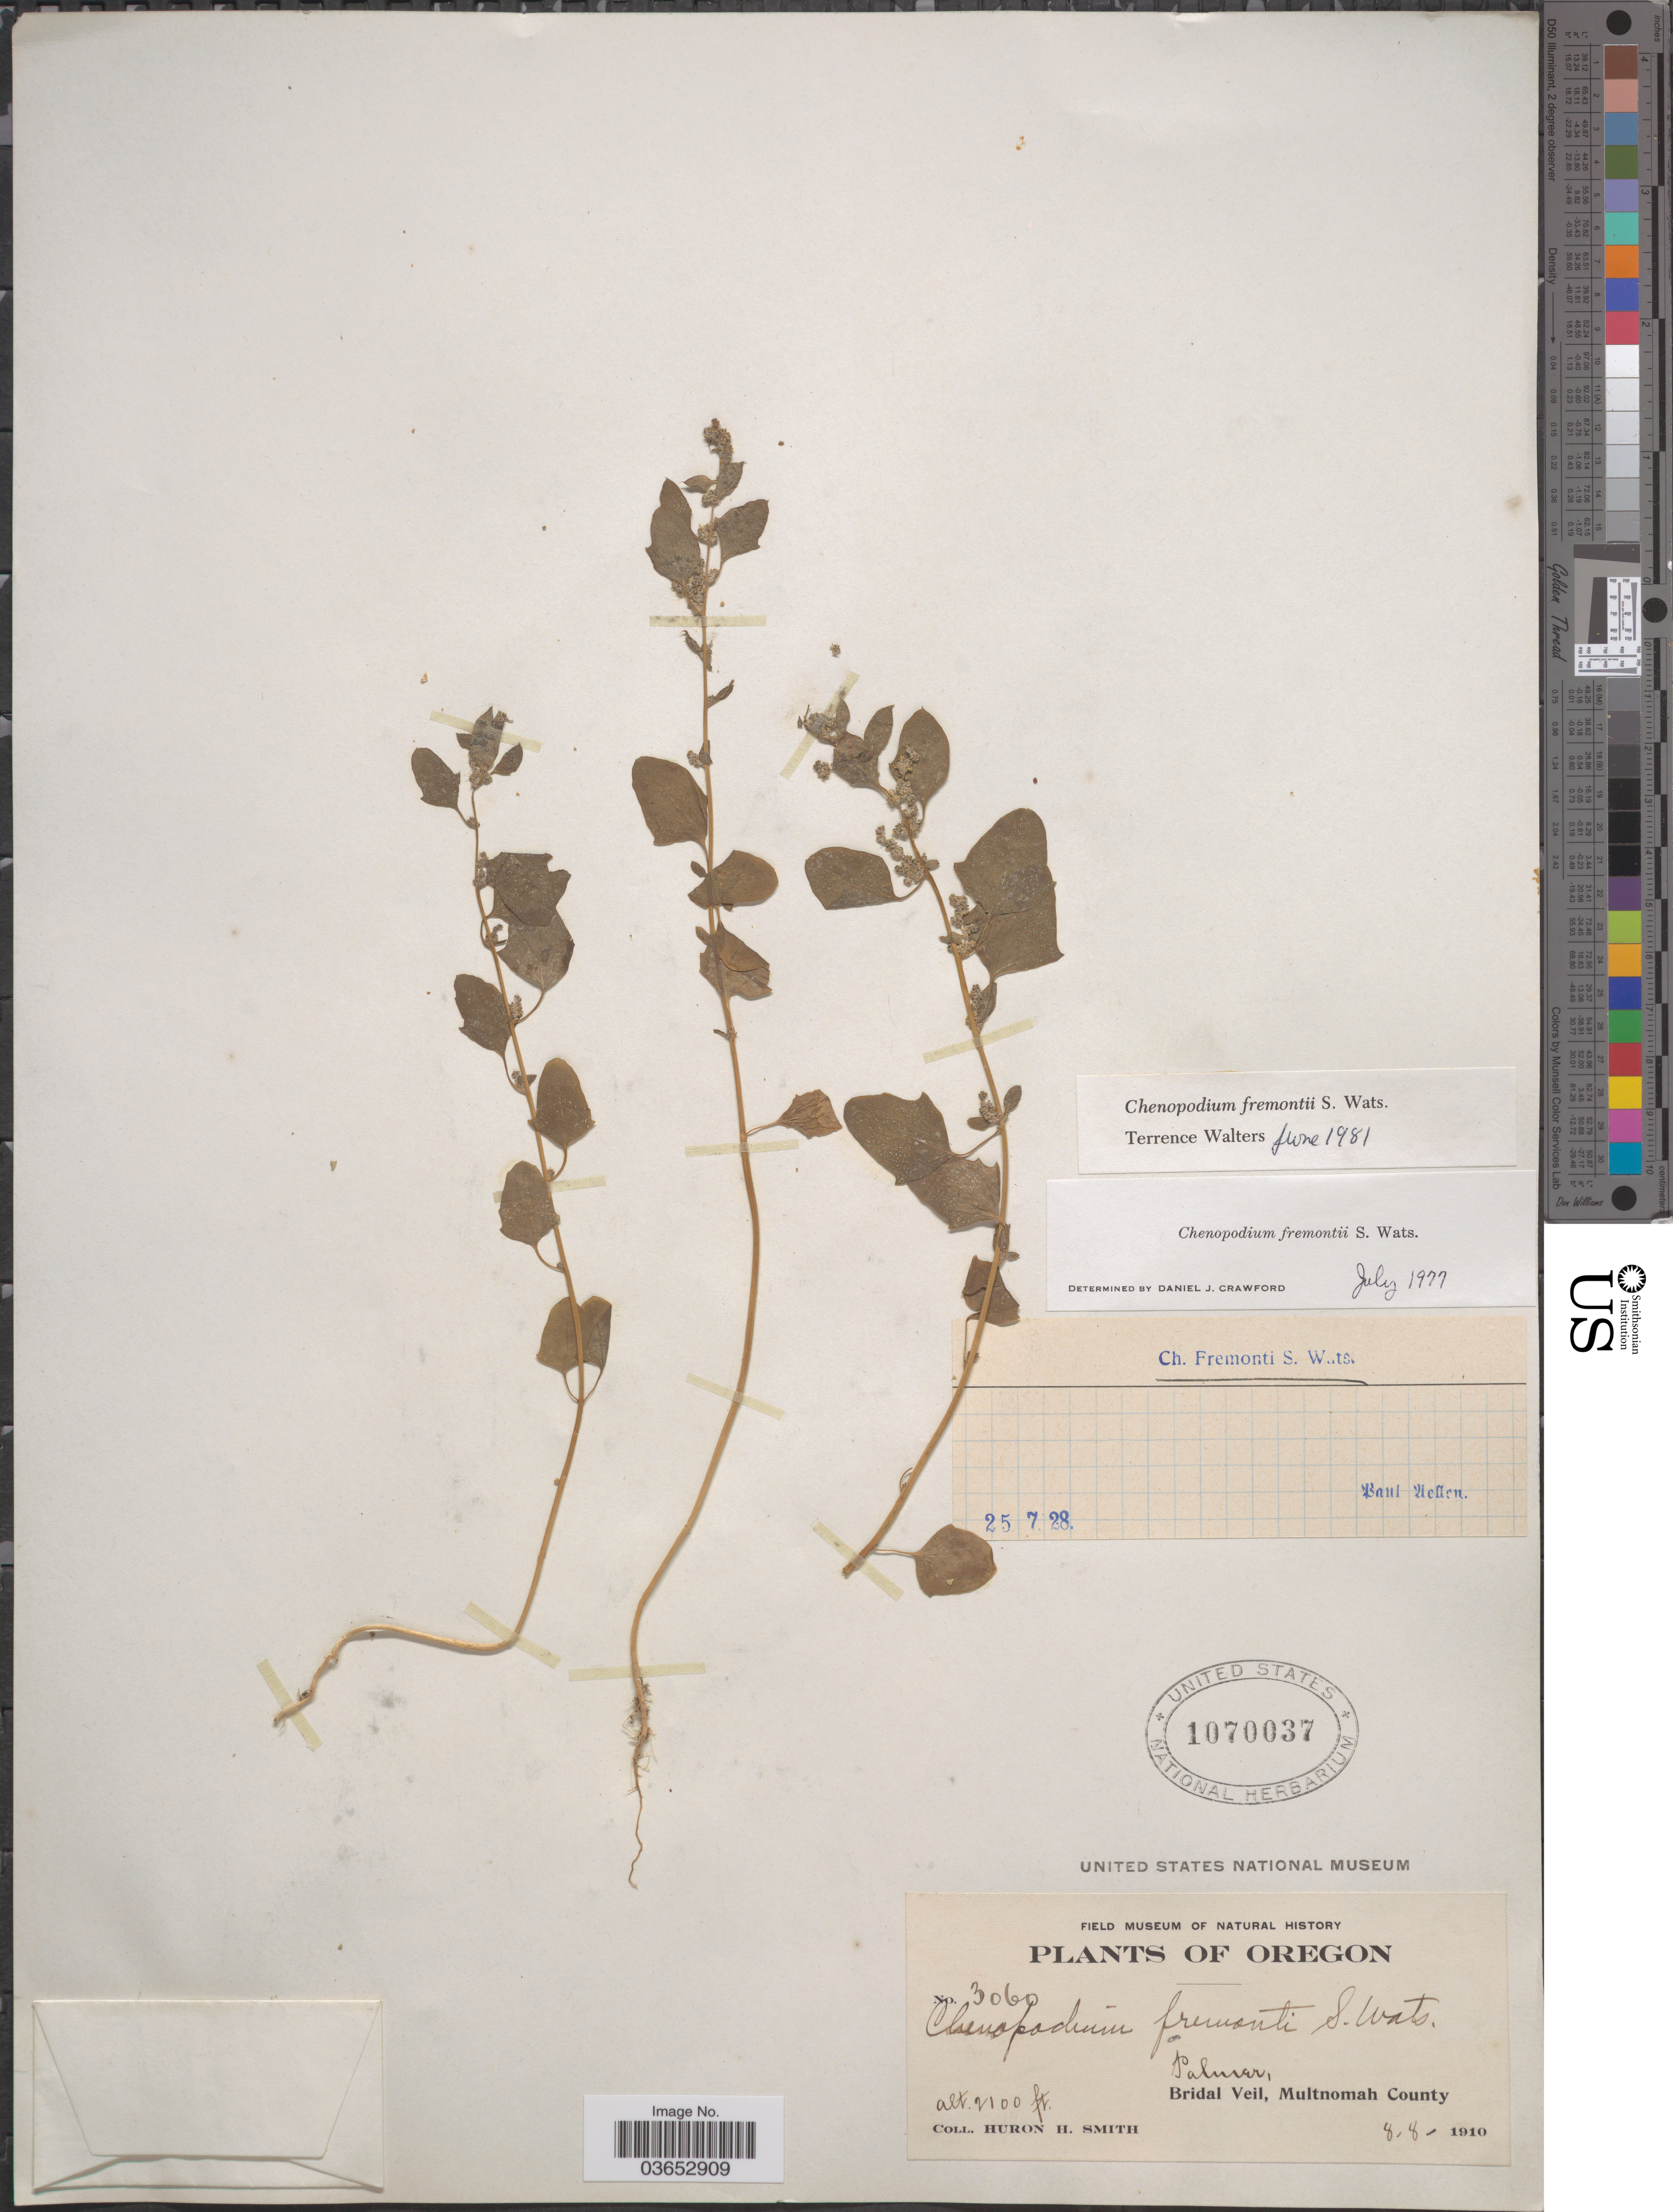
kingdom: Plantae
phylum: Tracheophyta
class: Magnoliopsida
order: Caryophyllales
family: Amaranthaceae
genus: Chenopodium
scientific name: Chenopodium fremontii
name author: S. Watson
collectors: Huron H. Smith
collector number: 3060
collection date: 1910-08-08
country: United States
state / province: Oregon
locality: Palmer, Bridal Veil, Multnomah County.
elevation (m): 640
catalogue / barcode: US 1070037